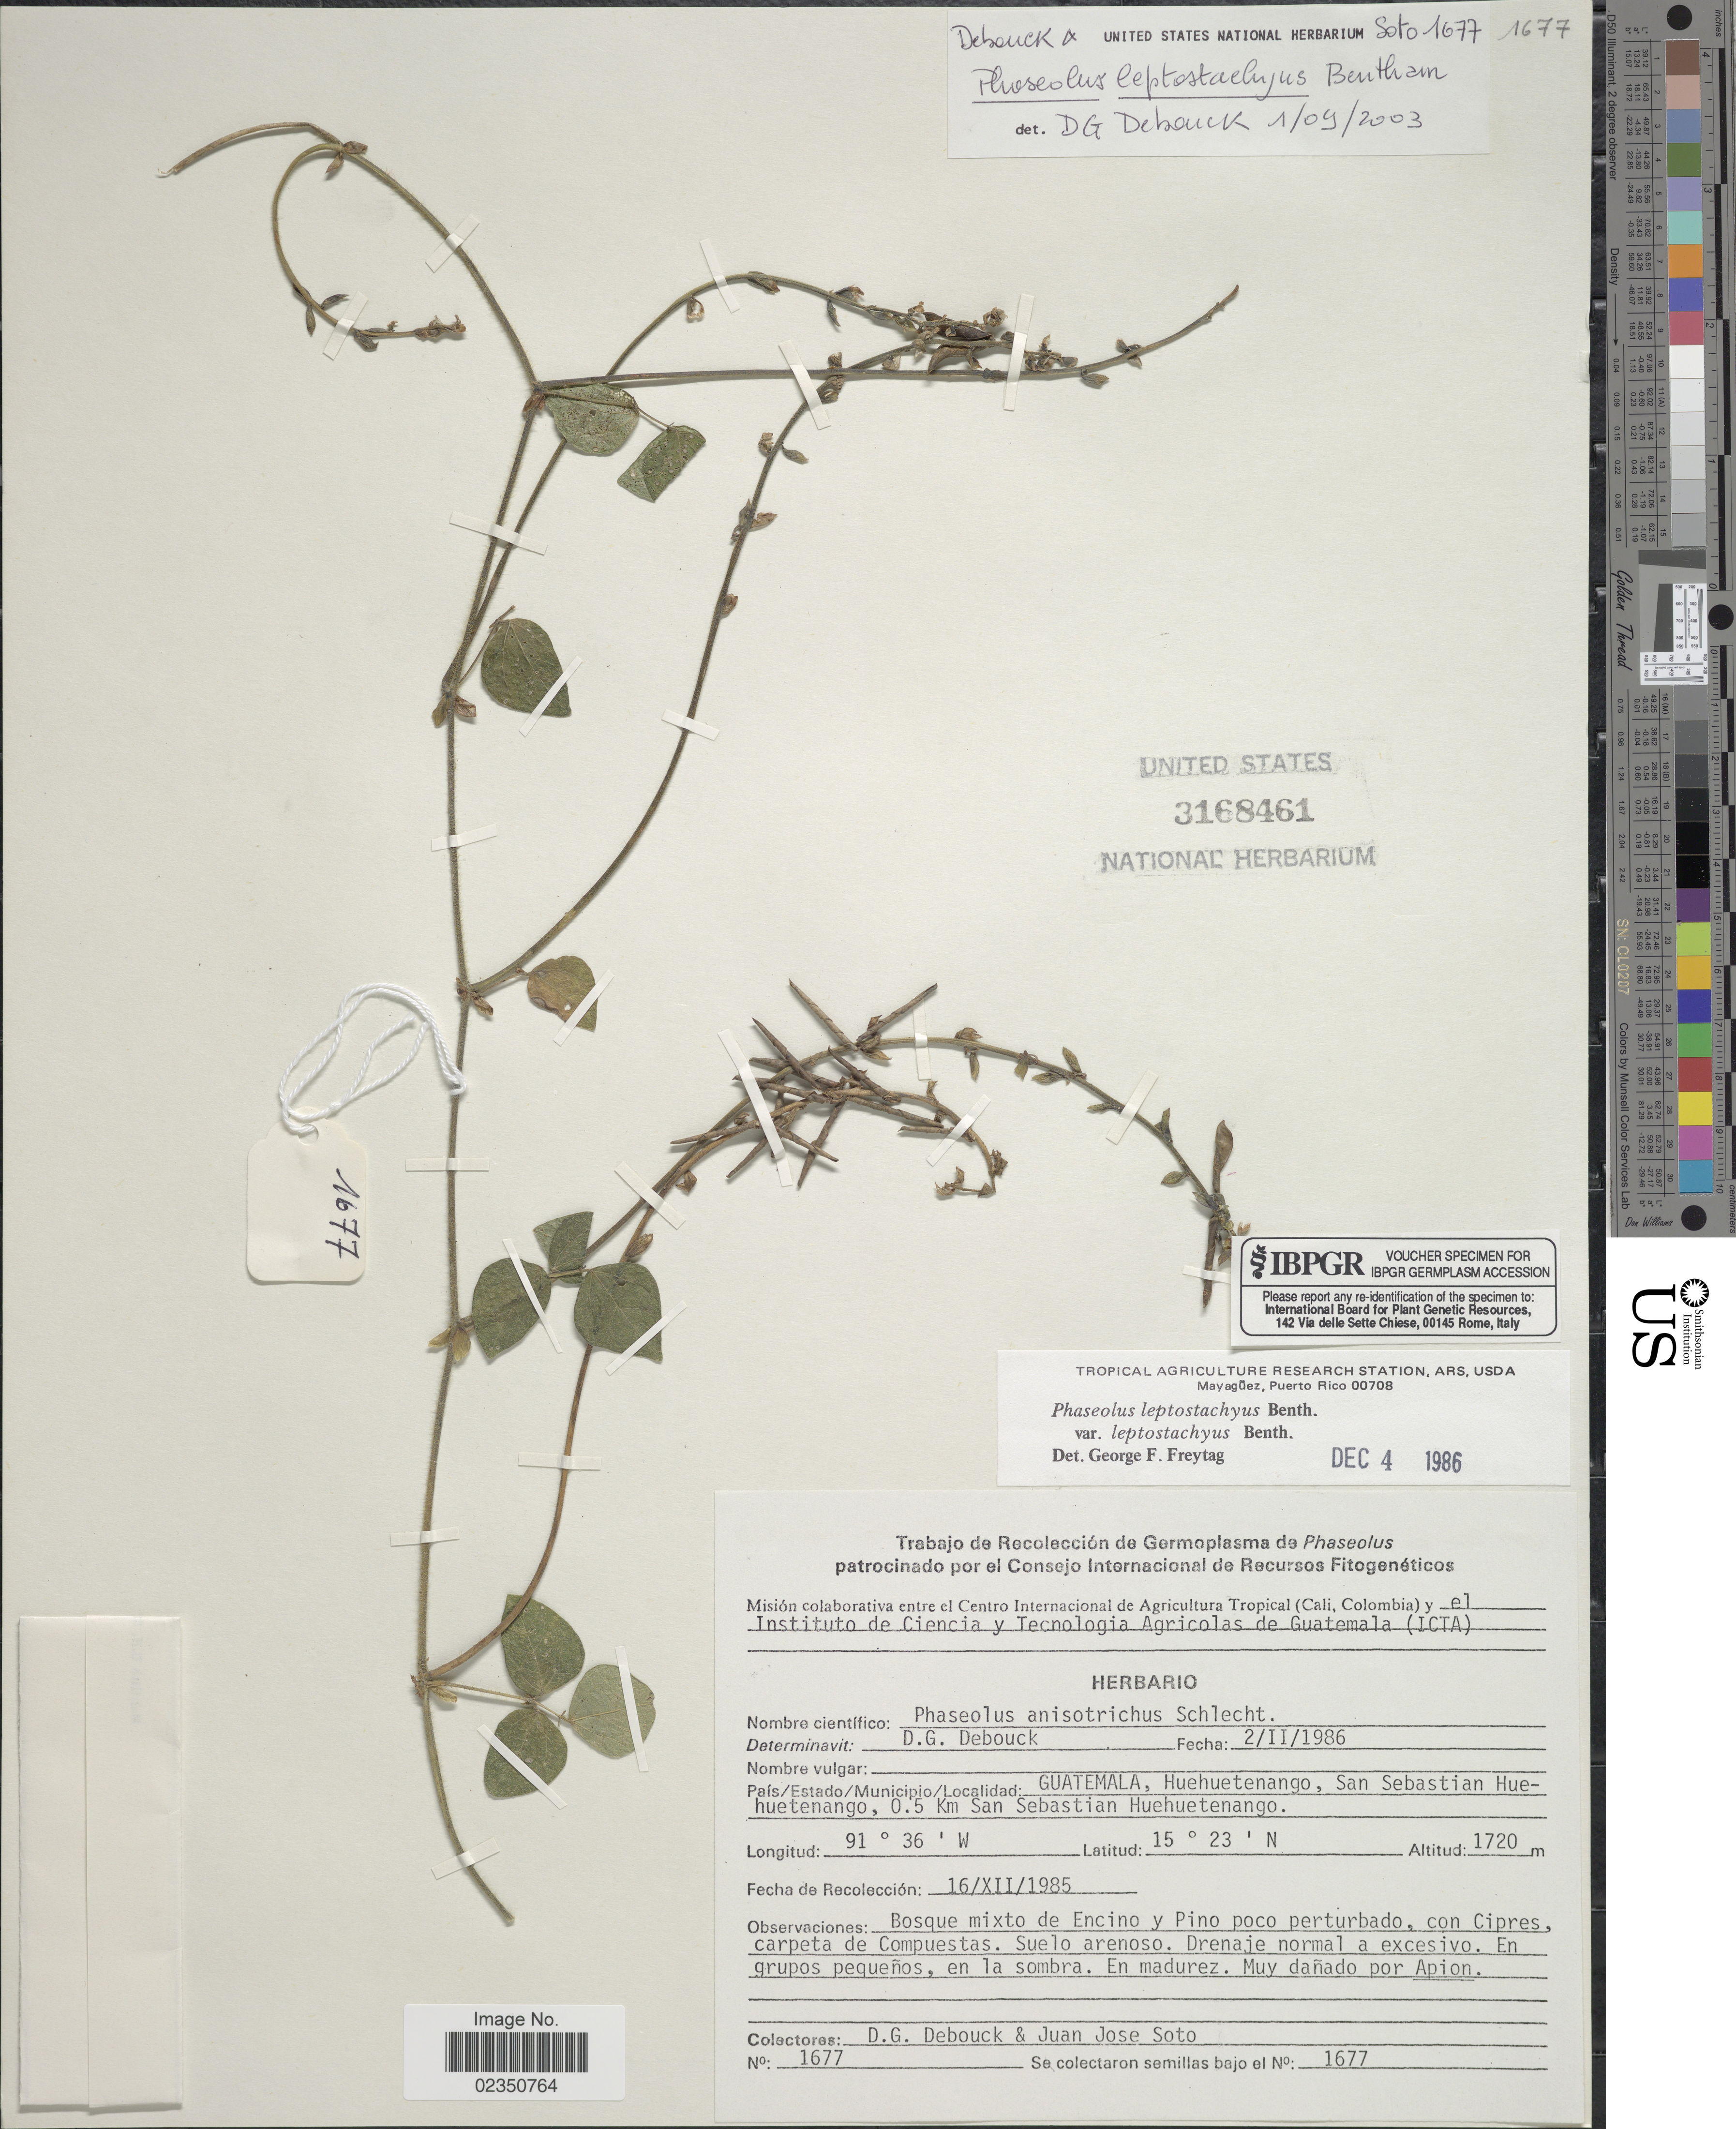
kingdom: Plantae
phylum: Tracheophyta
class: Magnoliopsida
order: Fabales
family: Fabaceae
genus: Phaseolus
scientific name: Phaseolus leptostachyus var. leptostachyus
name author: Benth.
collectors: D. Debouck & J. Soto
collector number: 1677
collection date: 1985-12-16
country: Guatemala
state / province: Huehuetenango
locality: San Sebastian Huehuetango, 0.5 km San Sebastian Huehuetenango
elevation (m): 1720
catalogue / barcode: US 3168461